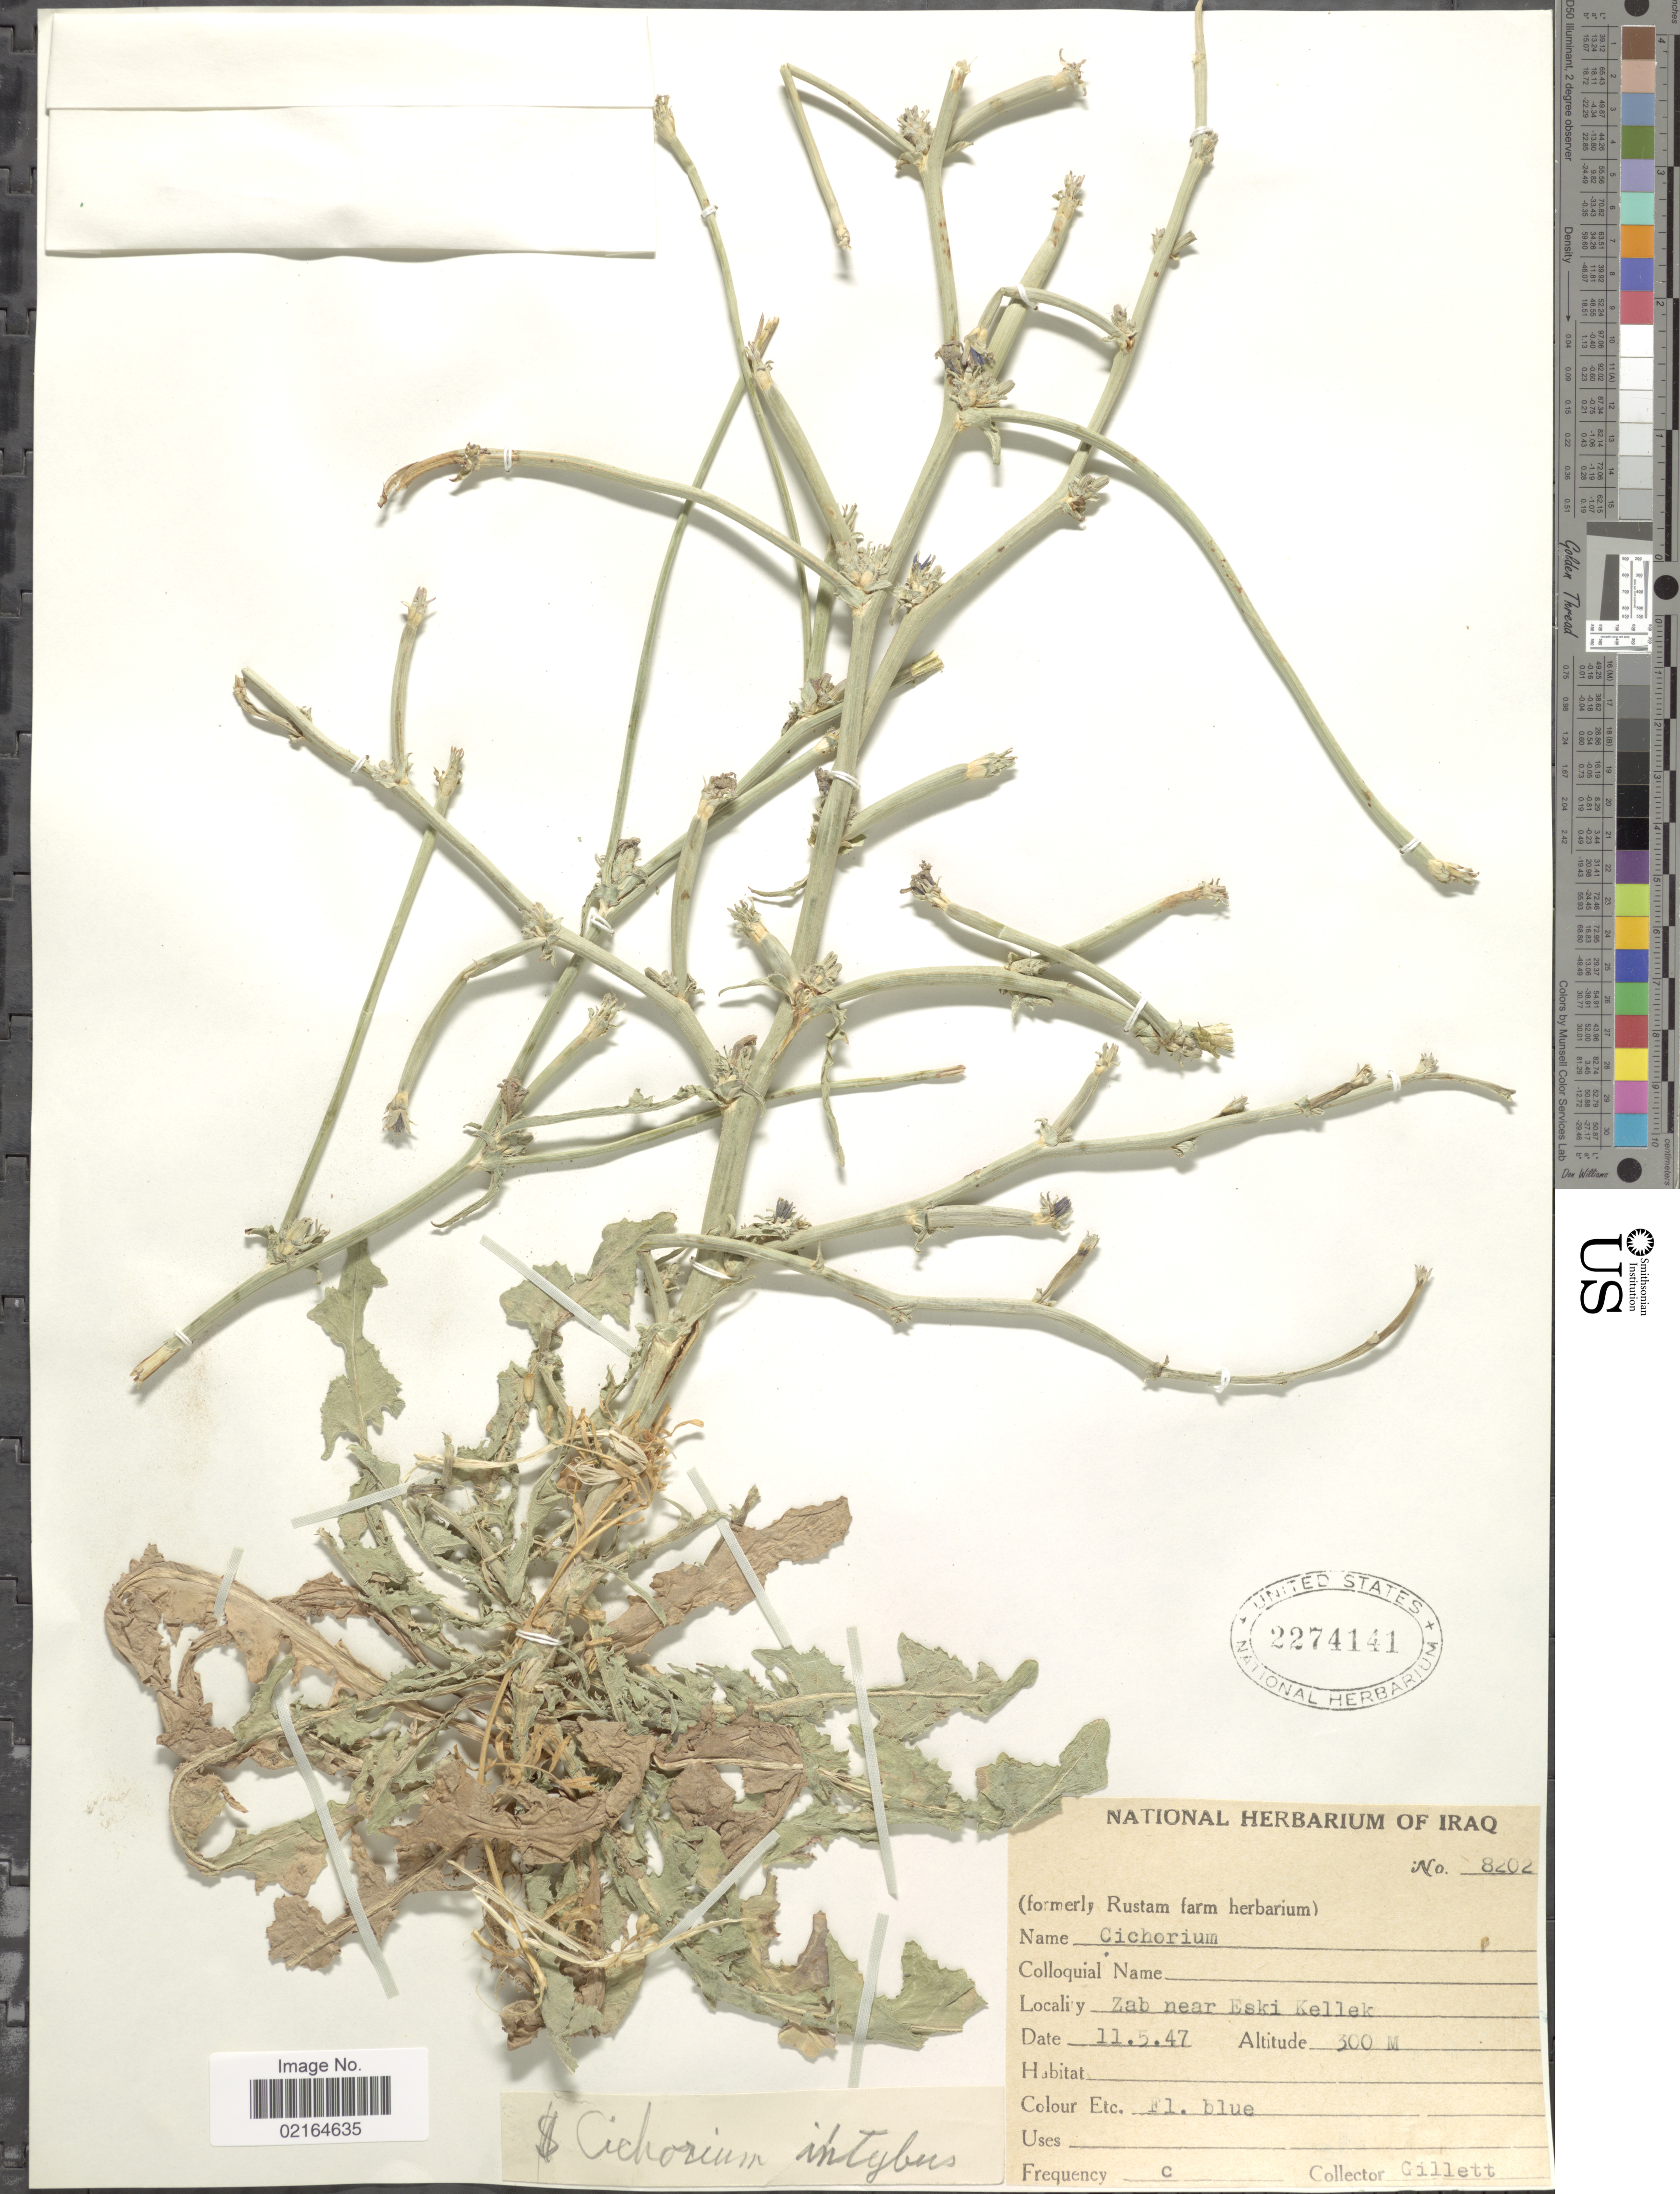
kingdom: Plantae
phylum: Tracheophyta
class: Magnoliopsida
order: Asterales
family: Asteraceae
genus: Cichorium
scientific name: Cichorium sp.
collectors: Gillett, --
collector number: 8202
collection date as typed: Transcribed d/m/y: 11/5/47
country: Iraq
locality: Zab near Eski Kellek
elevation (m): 300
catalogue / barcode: US 2274141